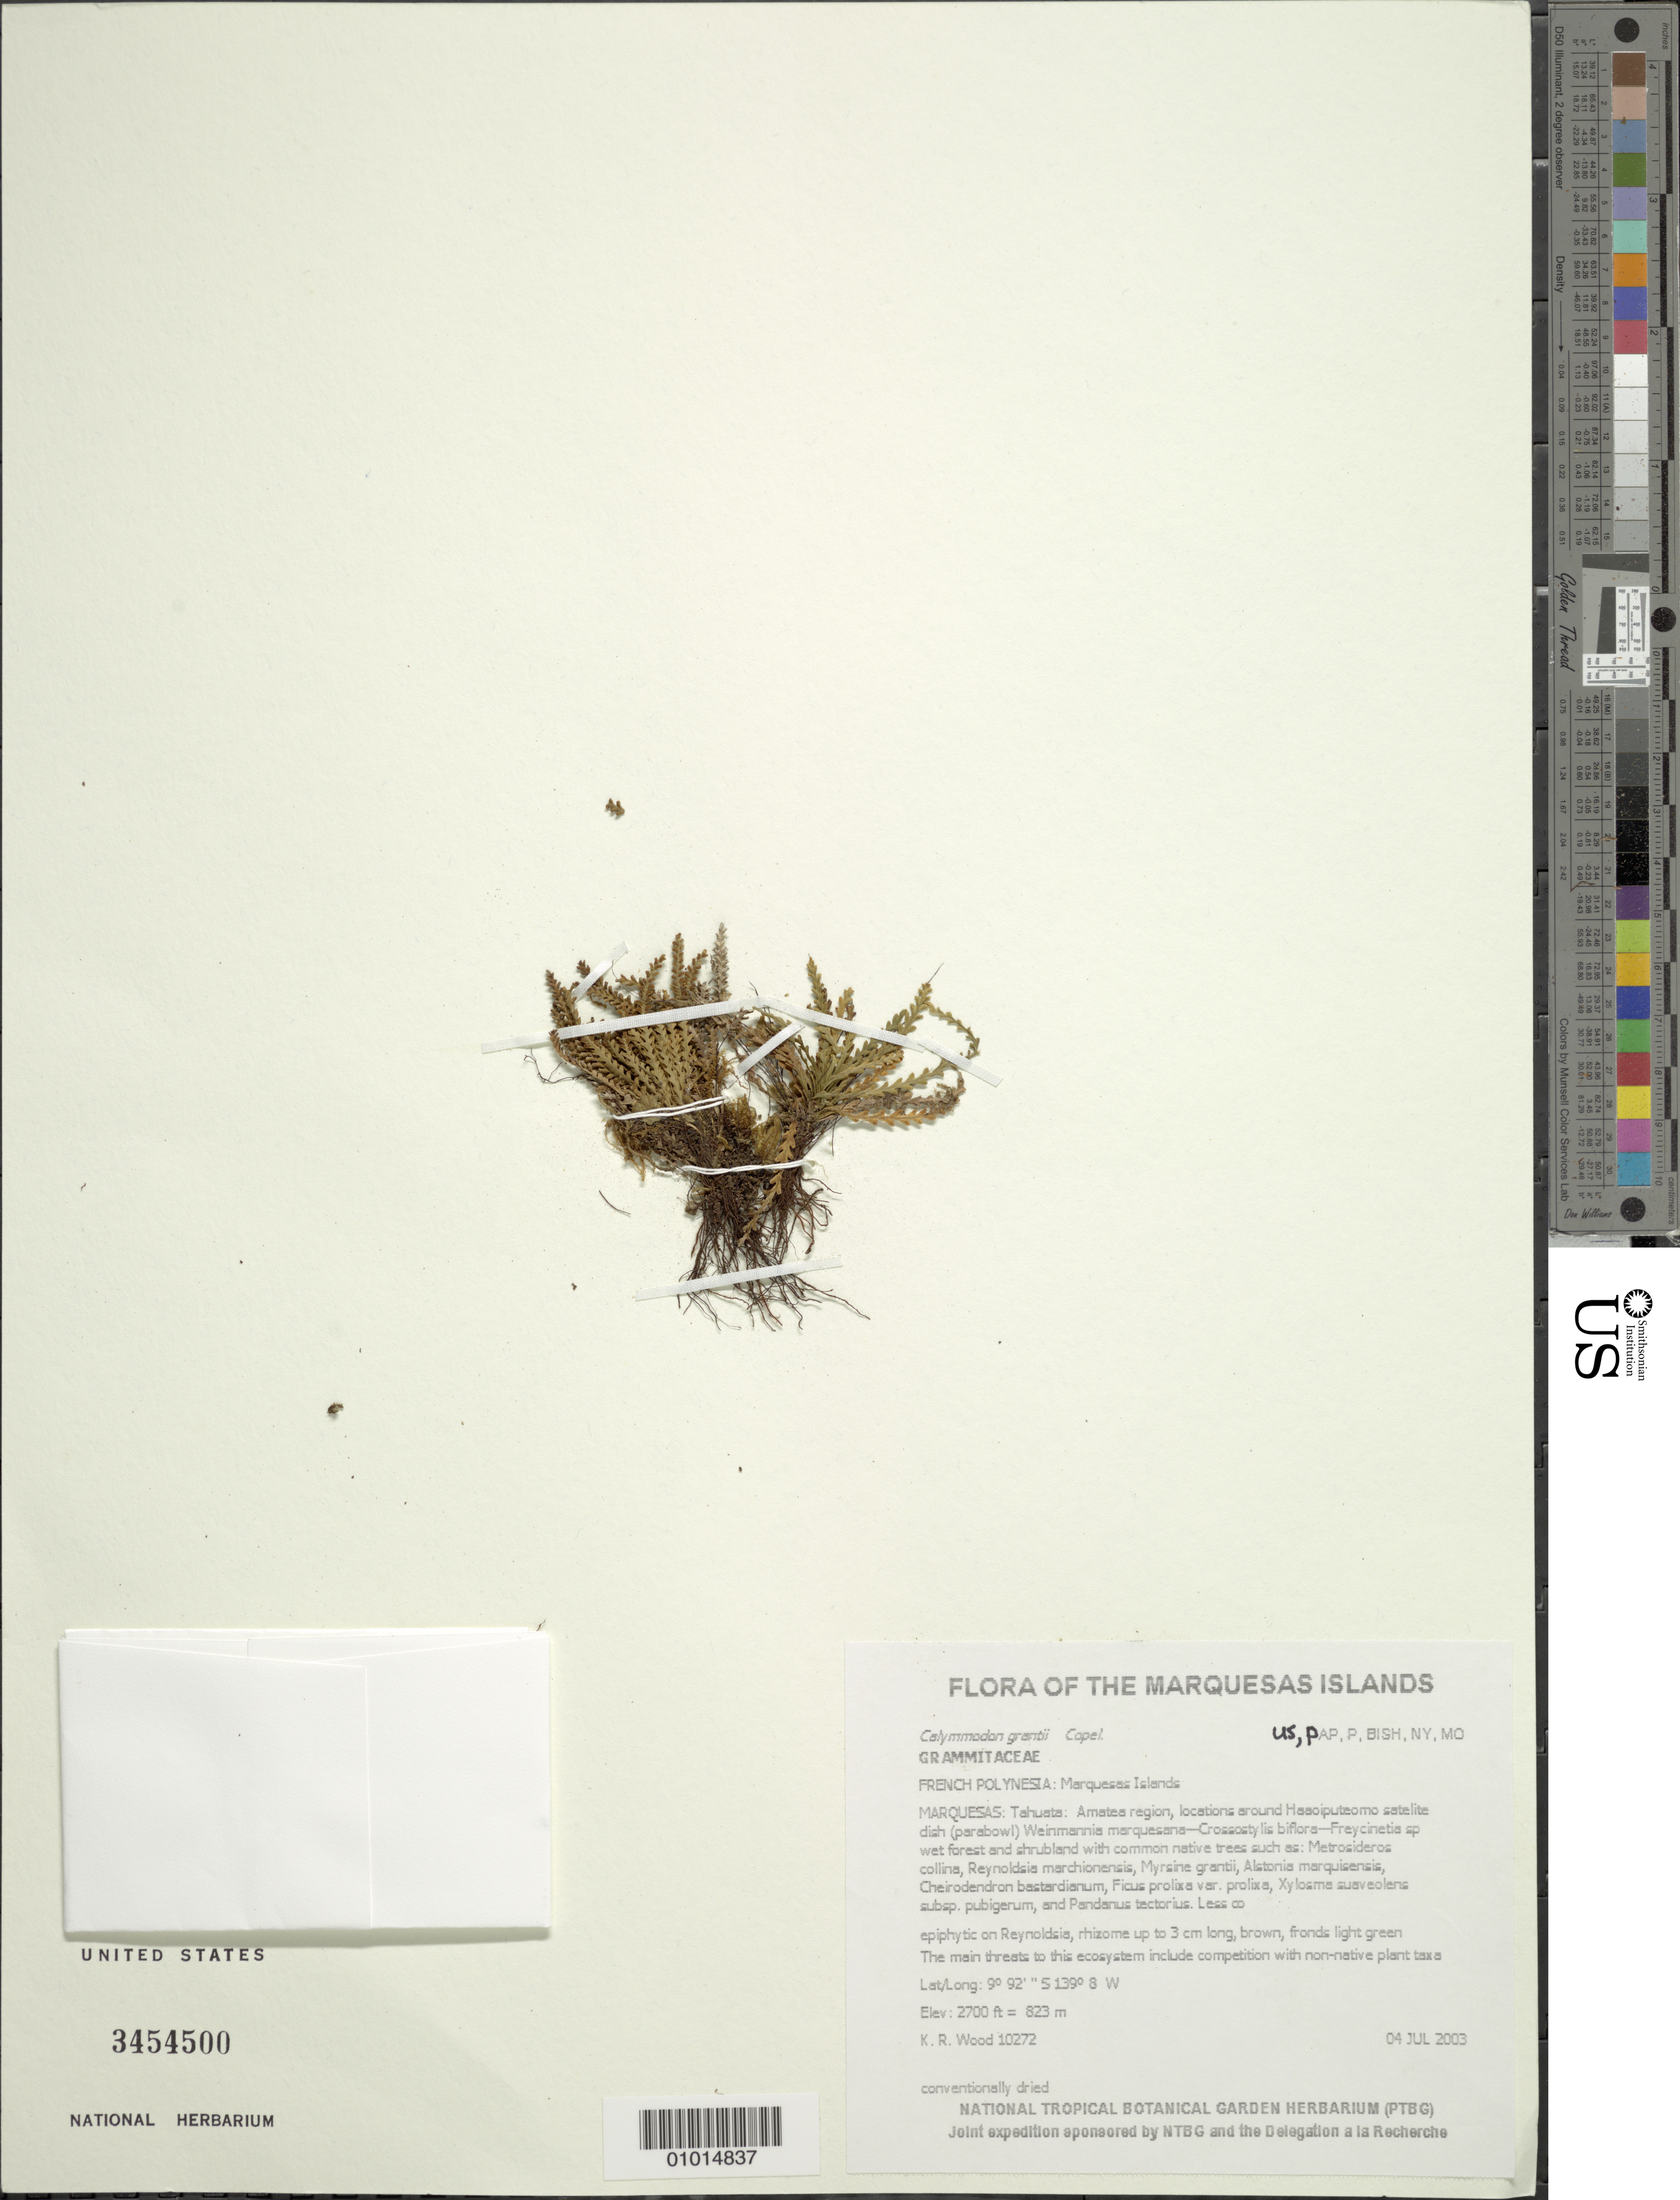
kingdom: Plantae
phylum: Tracheophyta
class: Polypodiopsida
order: Polypodiales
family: Polypodiaceae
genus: Calymmodon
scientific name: Calymmodon grantii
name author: Copel.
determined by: Lorence, David H., (PTBG), National Tropical Botanical Garden (UNITED STATES)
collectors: K. R. Wood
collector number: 10272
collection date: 2003-07-04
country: French Polynesia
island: Tahuata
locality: Amatea region, locations around Haaoiputeomo satelite dish (parabowl)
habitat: Weinmannia marquesana - Crossostylis biflora - Freycinetia sp wet forest and shrubland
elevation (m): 823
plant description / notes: Competition with non-native plant taxa such as Ageratum conyzoides, Elephantopus mollis, Psidium guajava, Spathoglottis plicata, Zingiber zerumbet, Paspalum conjugatum, Paspalum paniculatum, Rhynchelytrum repens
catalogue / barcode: US 3454500